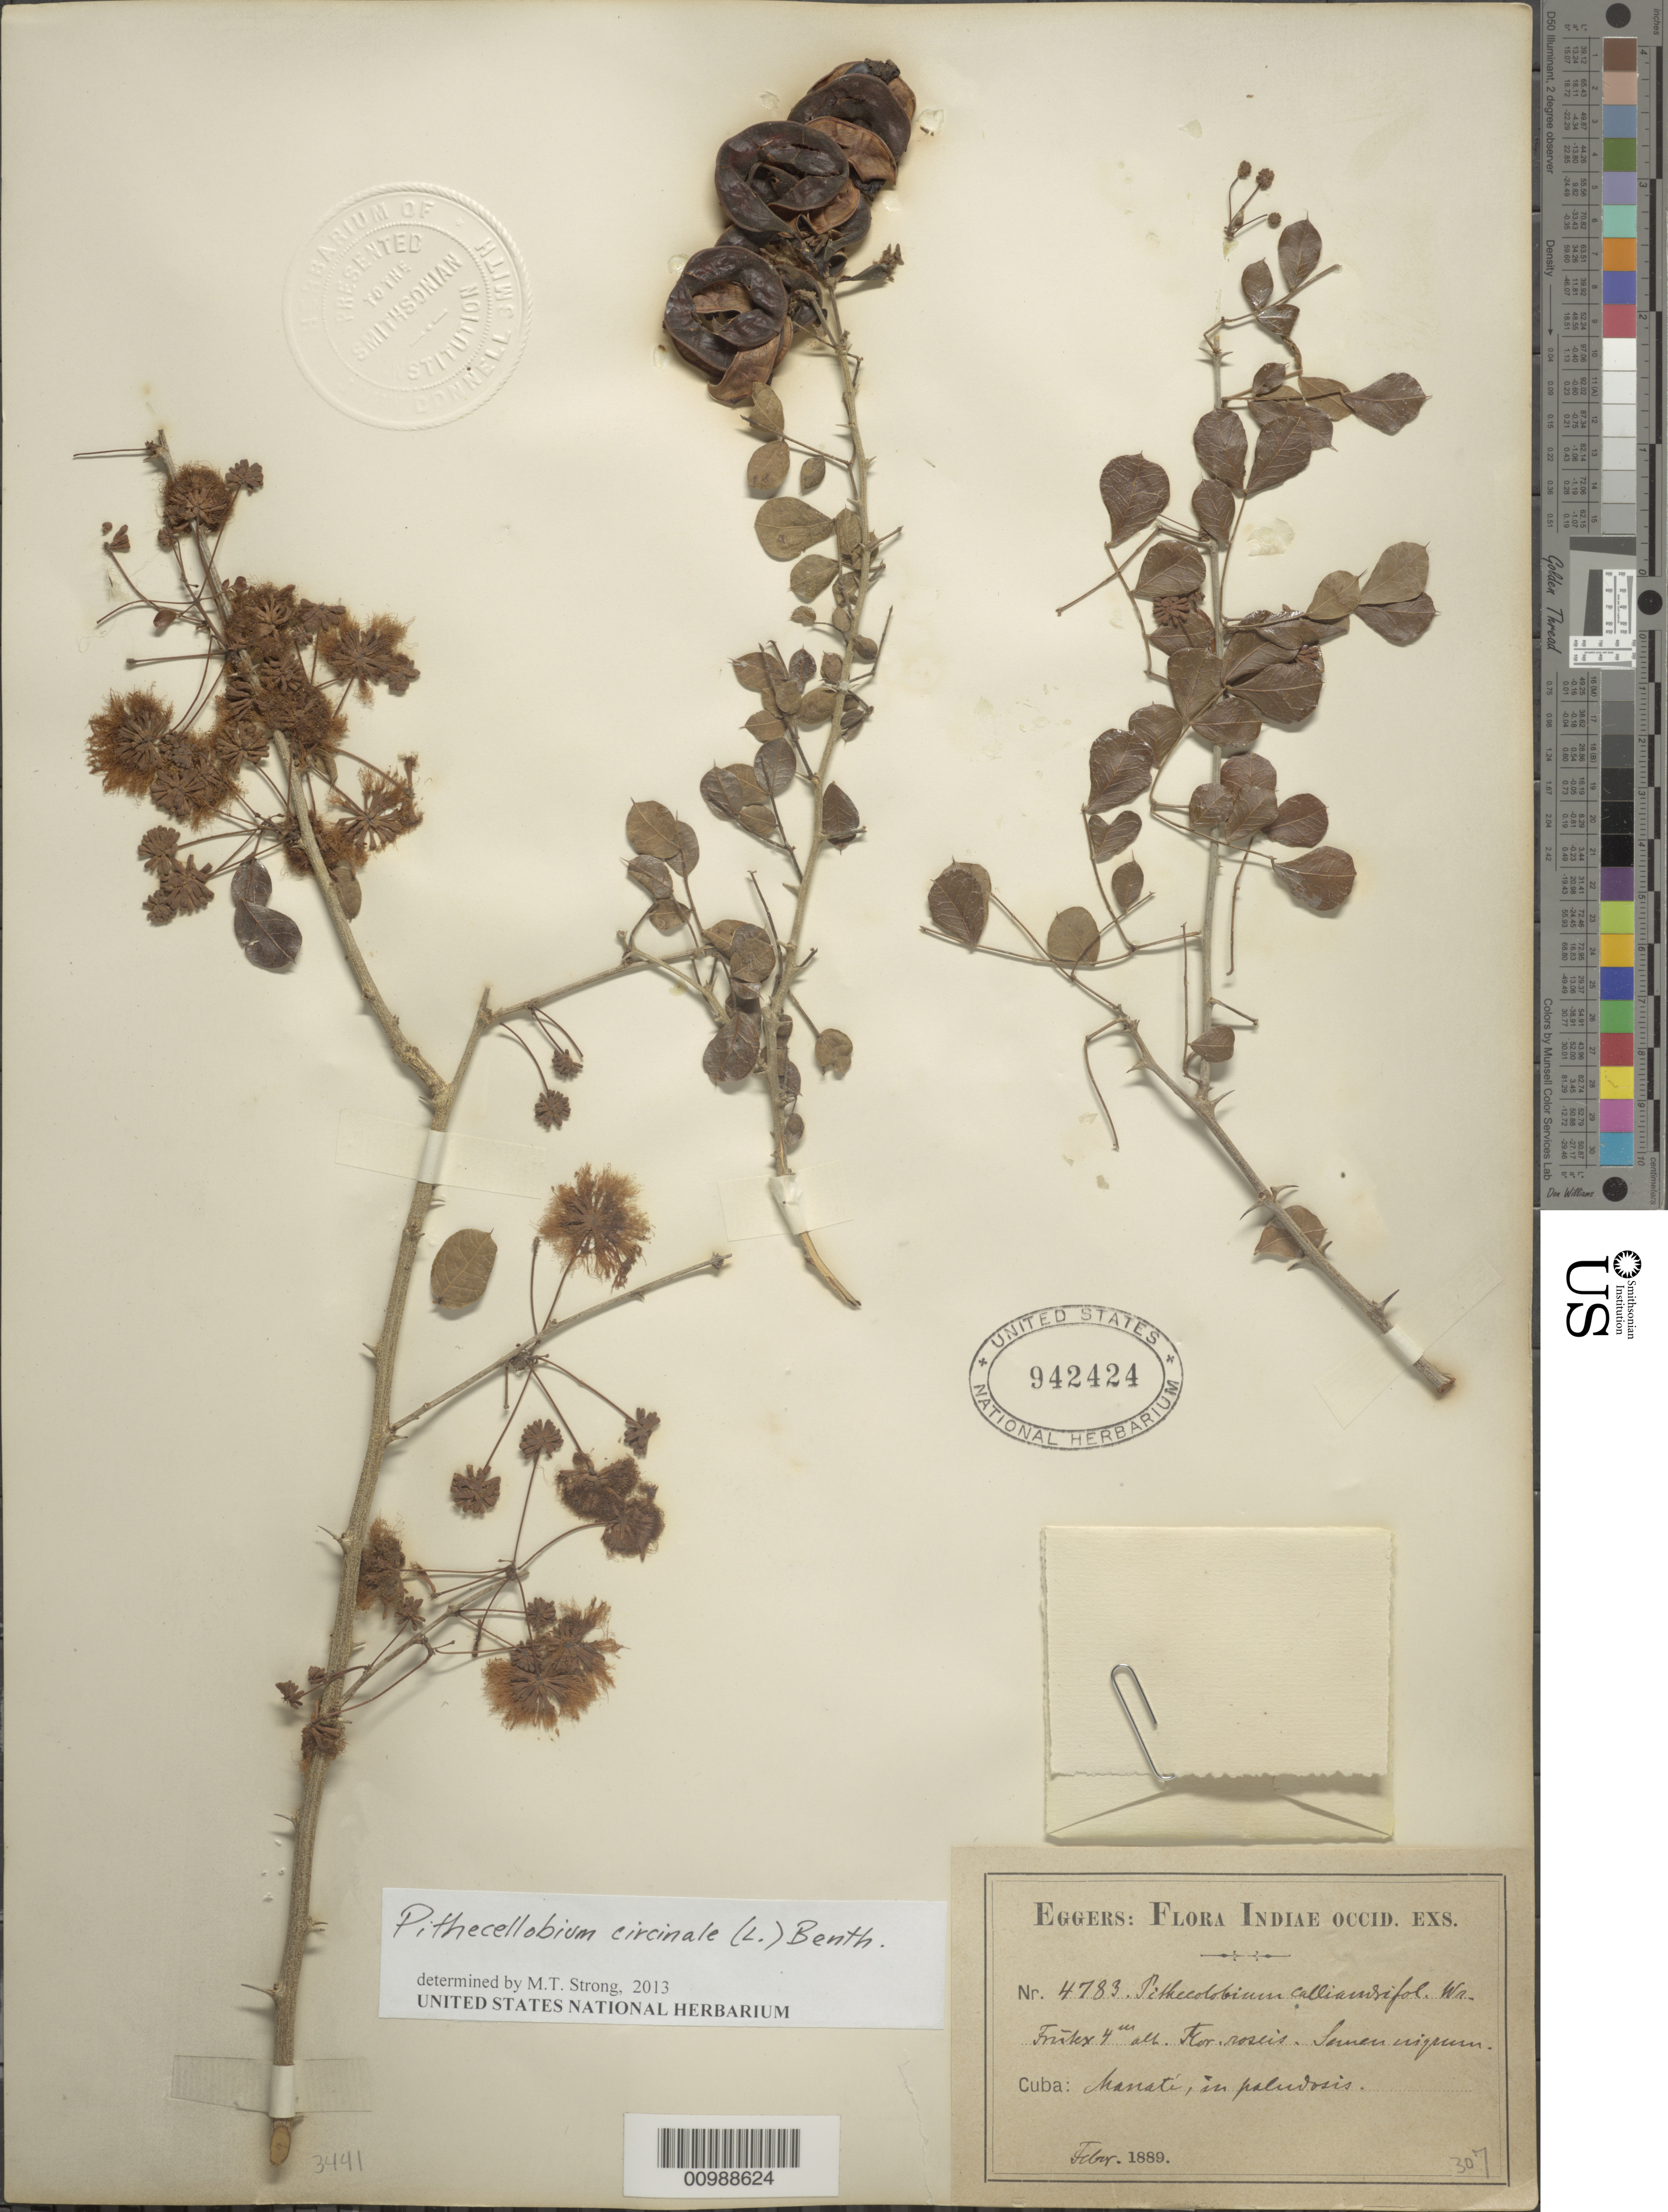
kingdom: Plantae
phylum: Tracheophyta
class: Magnoliopsida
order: Fabales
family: Fabaceae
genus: Pithecellobium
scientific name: Pithecellobium circinale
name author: (L.) Benth.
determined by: Strong, M. T., (US), Smithsonian Institution - National Museum of Natural History (UNITED STATES)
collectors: H. F. A. von Eggers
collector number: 4783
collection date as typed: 01 Feb 1889 to2 8 Feb 1889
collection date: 1889-02-01/1889-02-28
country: Cuba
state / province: Las Tunas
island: Cuba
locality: Manati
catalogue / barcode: US 942424